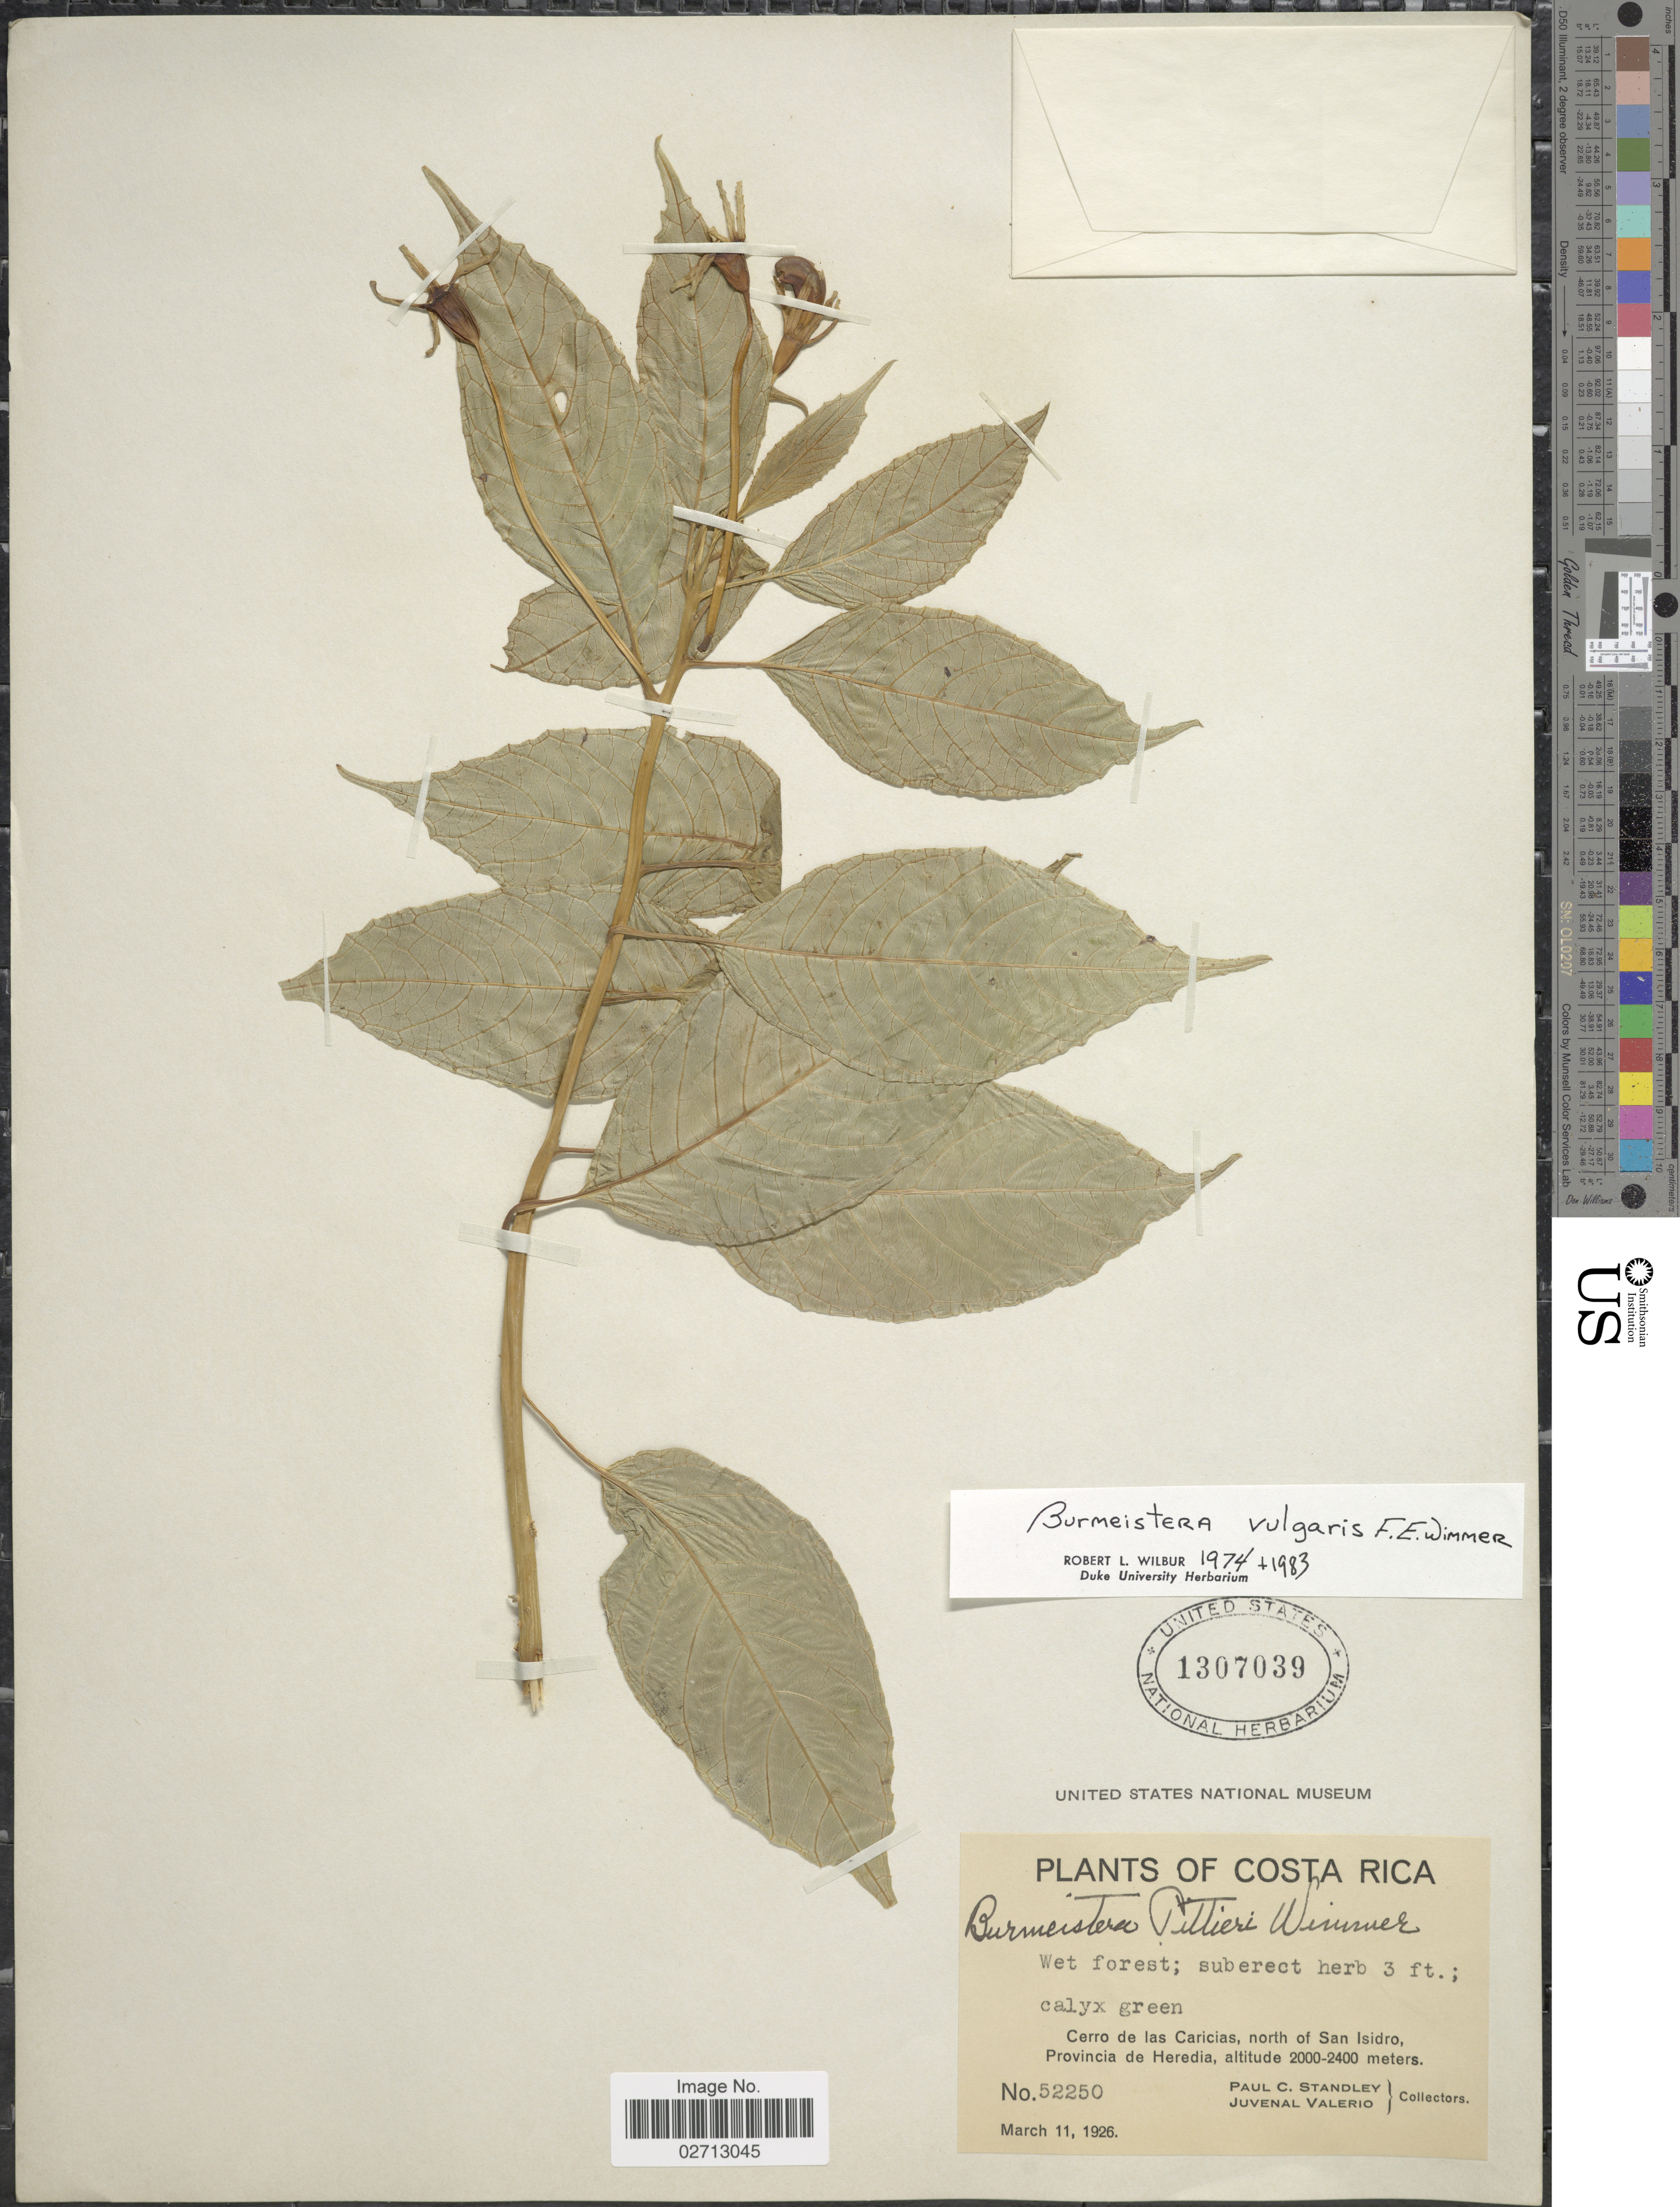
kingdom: Plantae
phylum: Tracheophyta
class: Magnoliopsida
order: Asterales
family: Campanulaceae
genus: Burmeistera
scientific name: Burmeistera vulgaris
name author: E. Wimm.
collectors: P. C. Standley & J. Valerio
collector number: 52250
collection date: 1926-03-11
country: Costa Rica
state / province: Heredia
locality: Cerro de las Caricas, north of San Isidro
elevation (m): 2000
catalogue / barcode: US 1307039